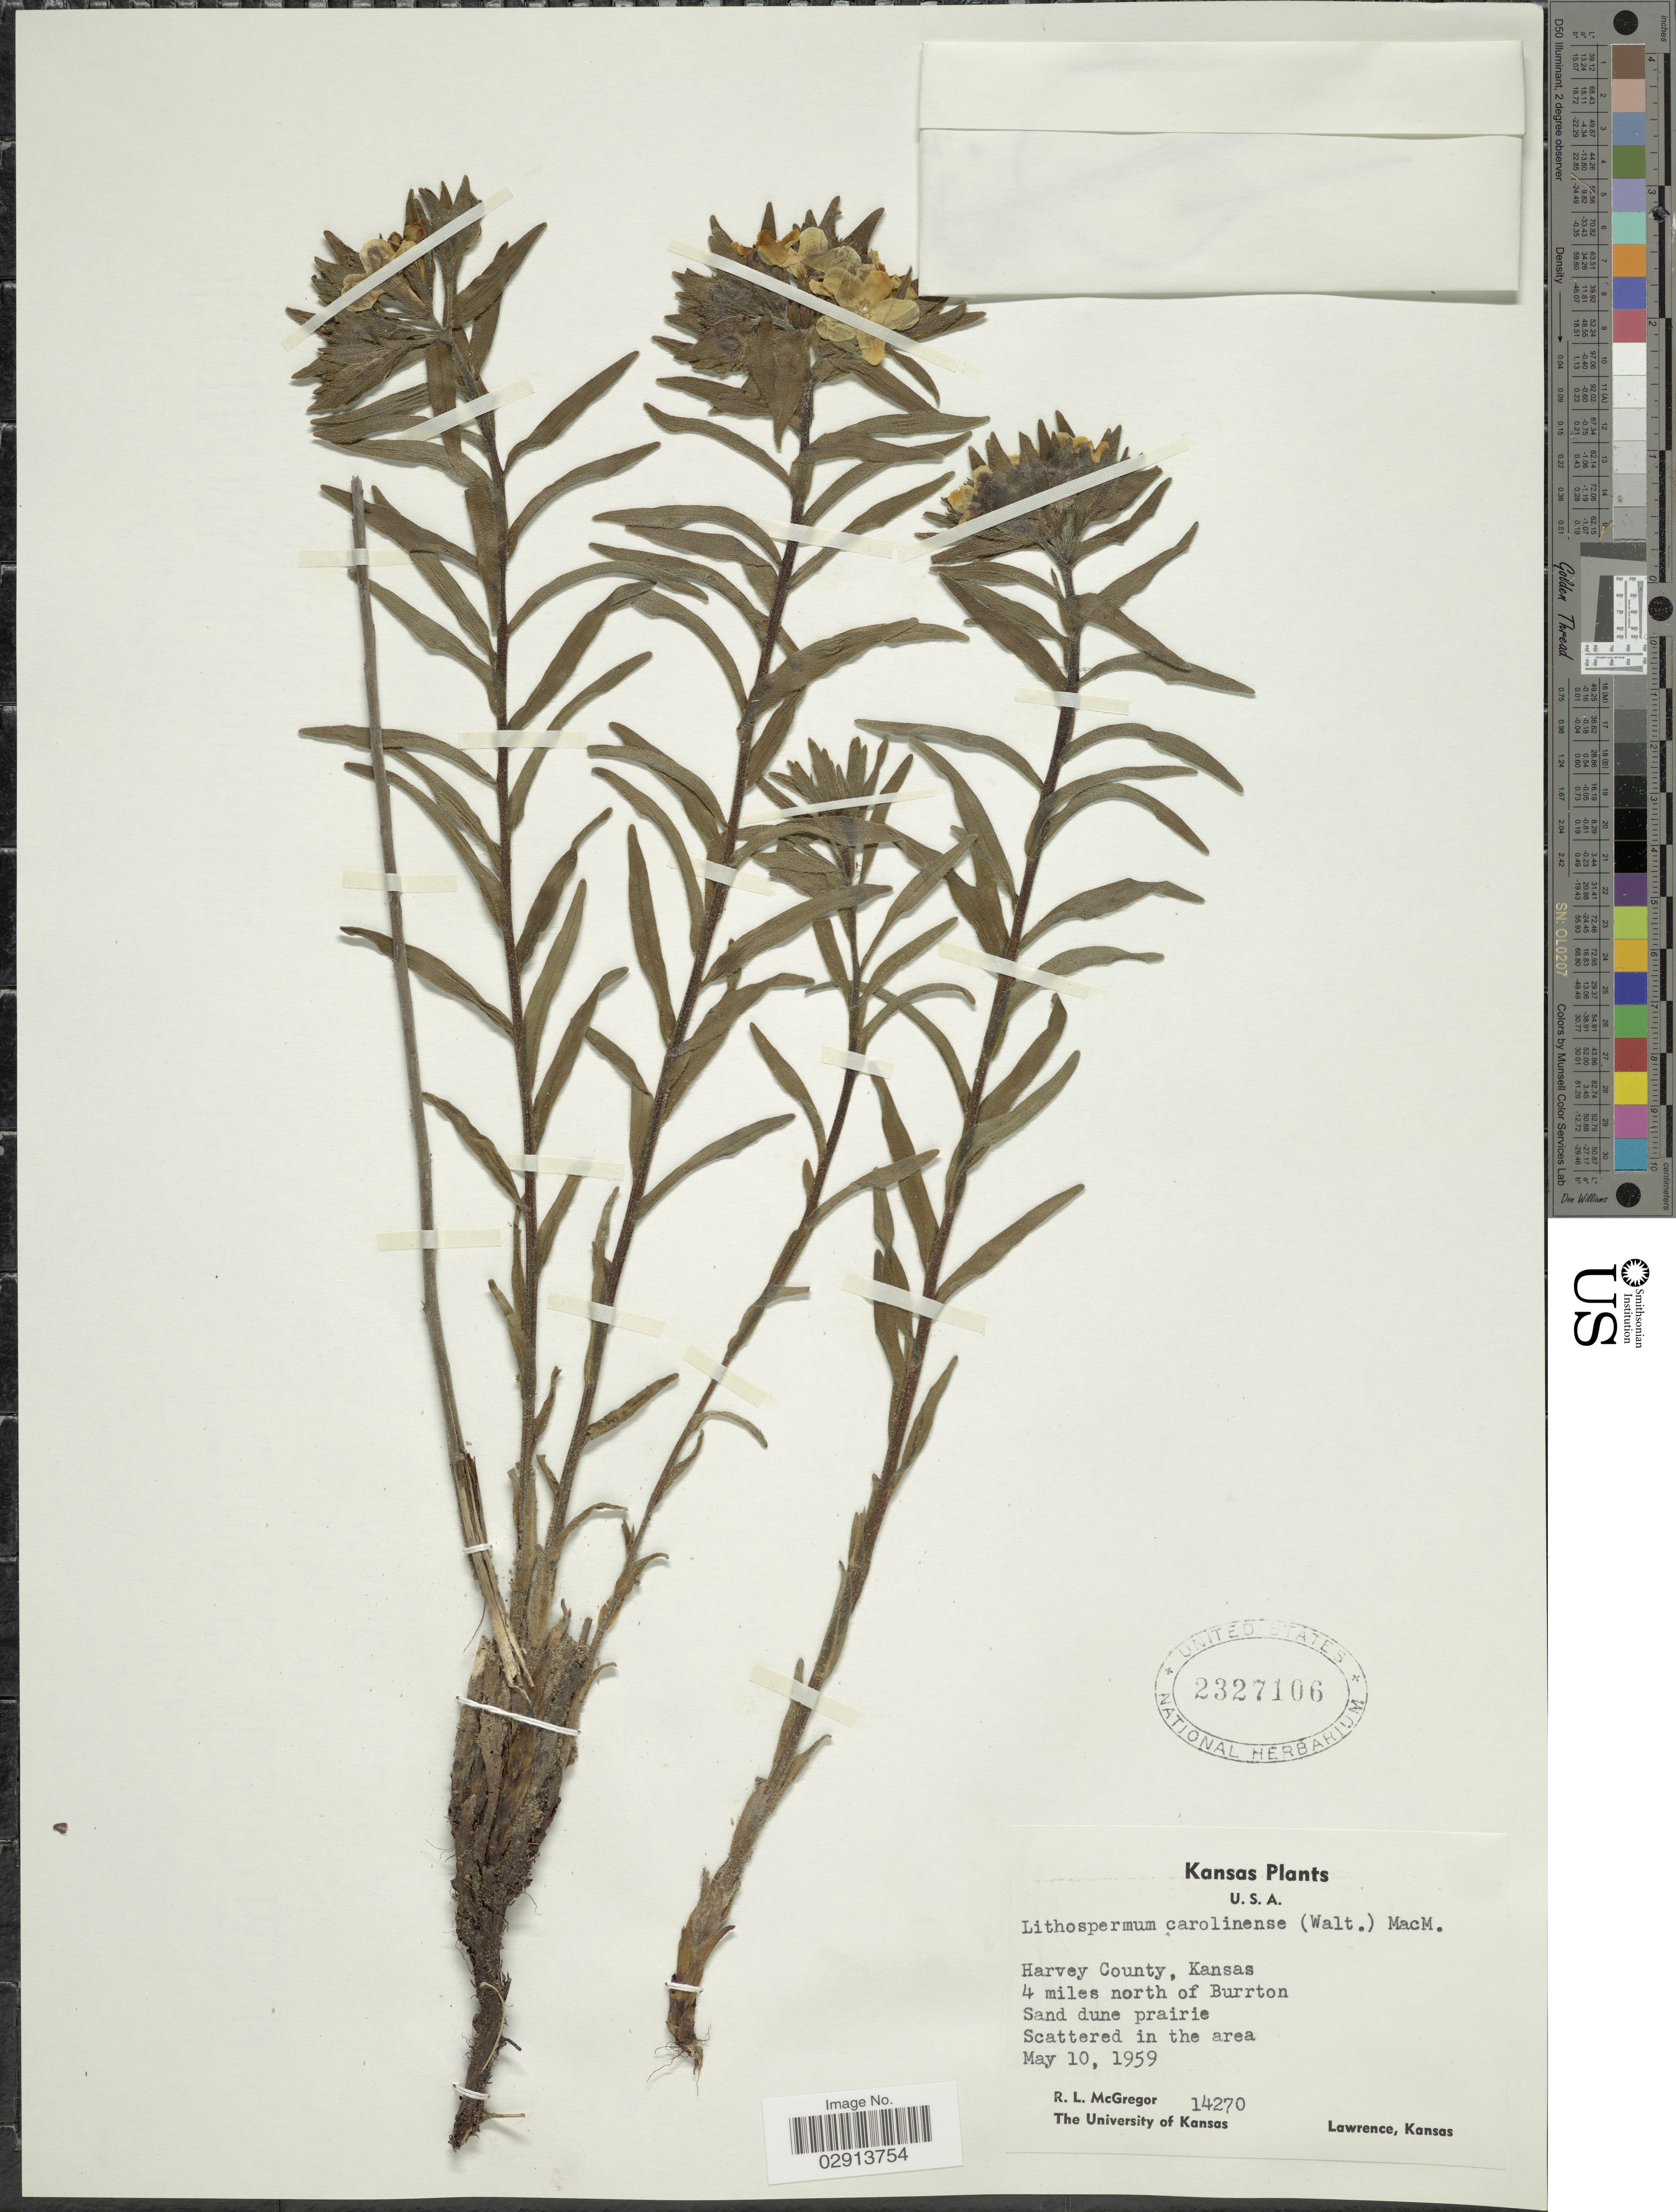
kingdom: Plantae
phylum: Tracheophyta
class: Magnoliopsida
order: Boraginales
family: Boraginaceae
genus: Lithospermum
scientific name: Lithospermum caroliniense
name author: (J.F. Gmel.) MacMill.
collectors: R. McGregor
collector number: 14270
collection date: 1959-05-10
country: United States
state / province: Kansas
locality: Harbey County, Kansas 4 miles north of Burrton. Sand dune prairie. Scattered in the area.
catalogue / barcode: US 2327106